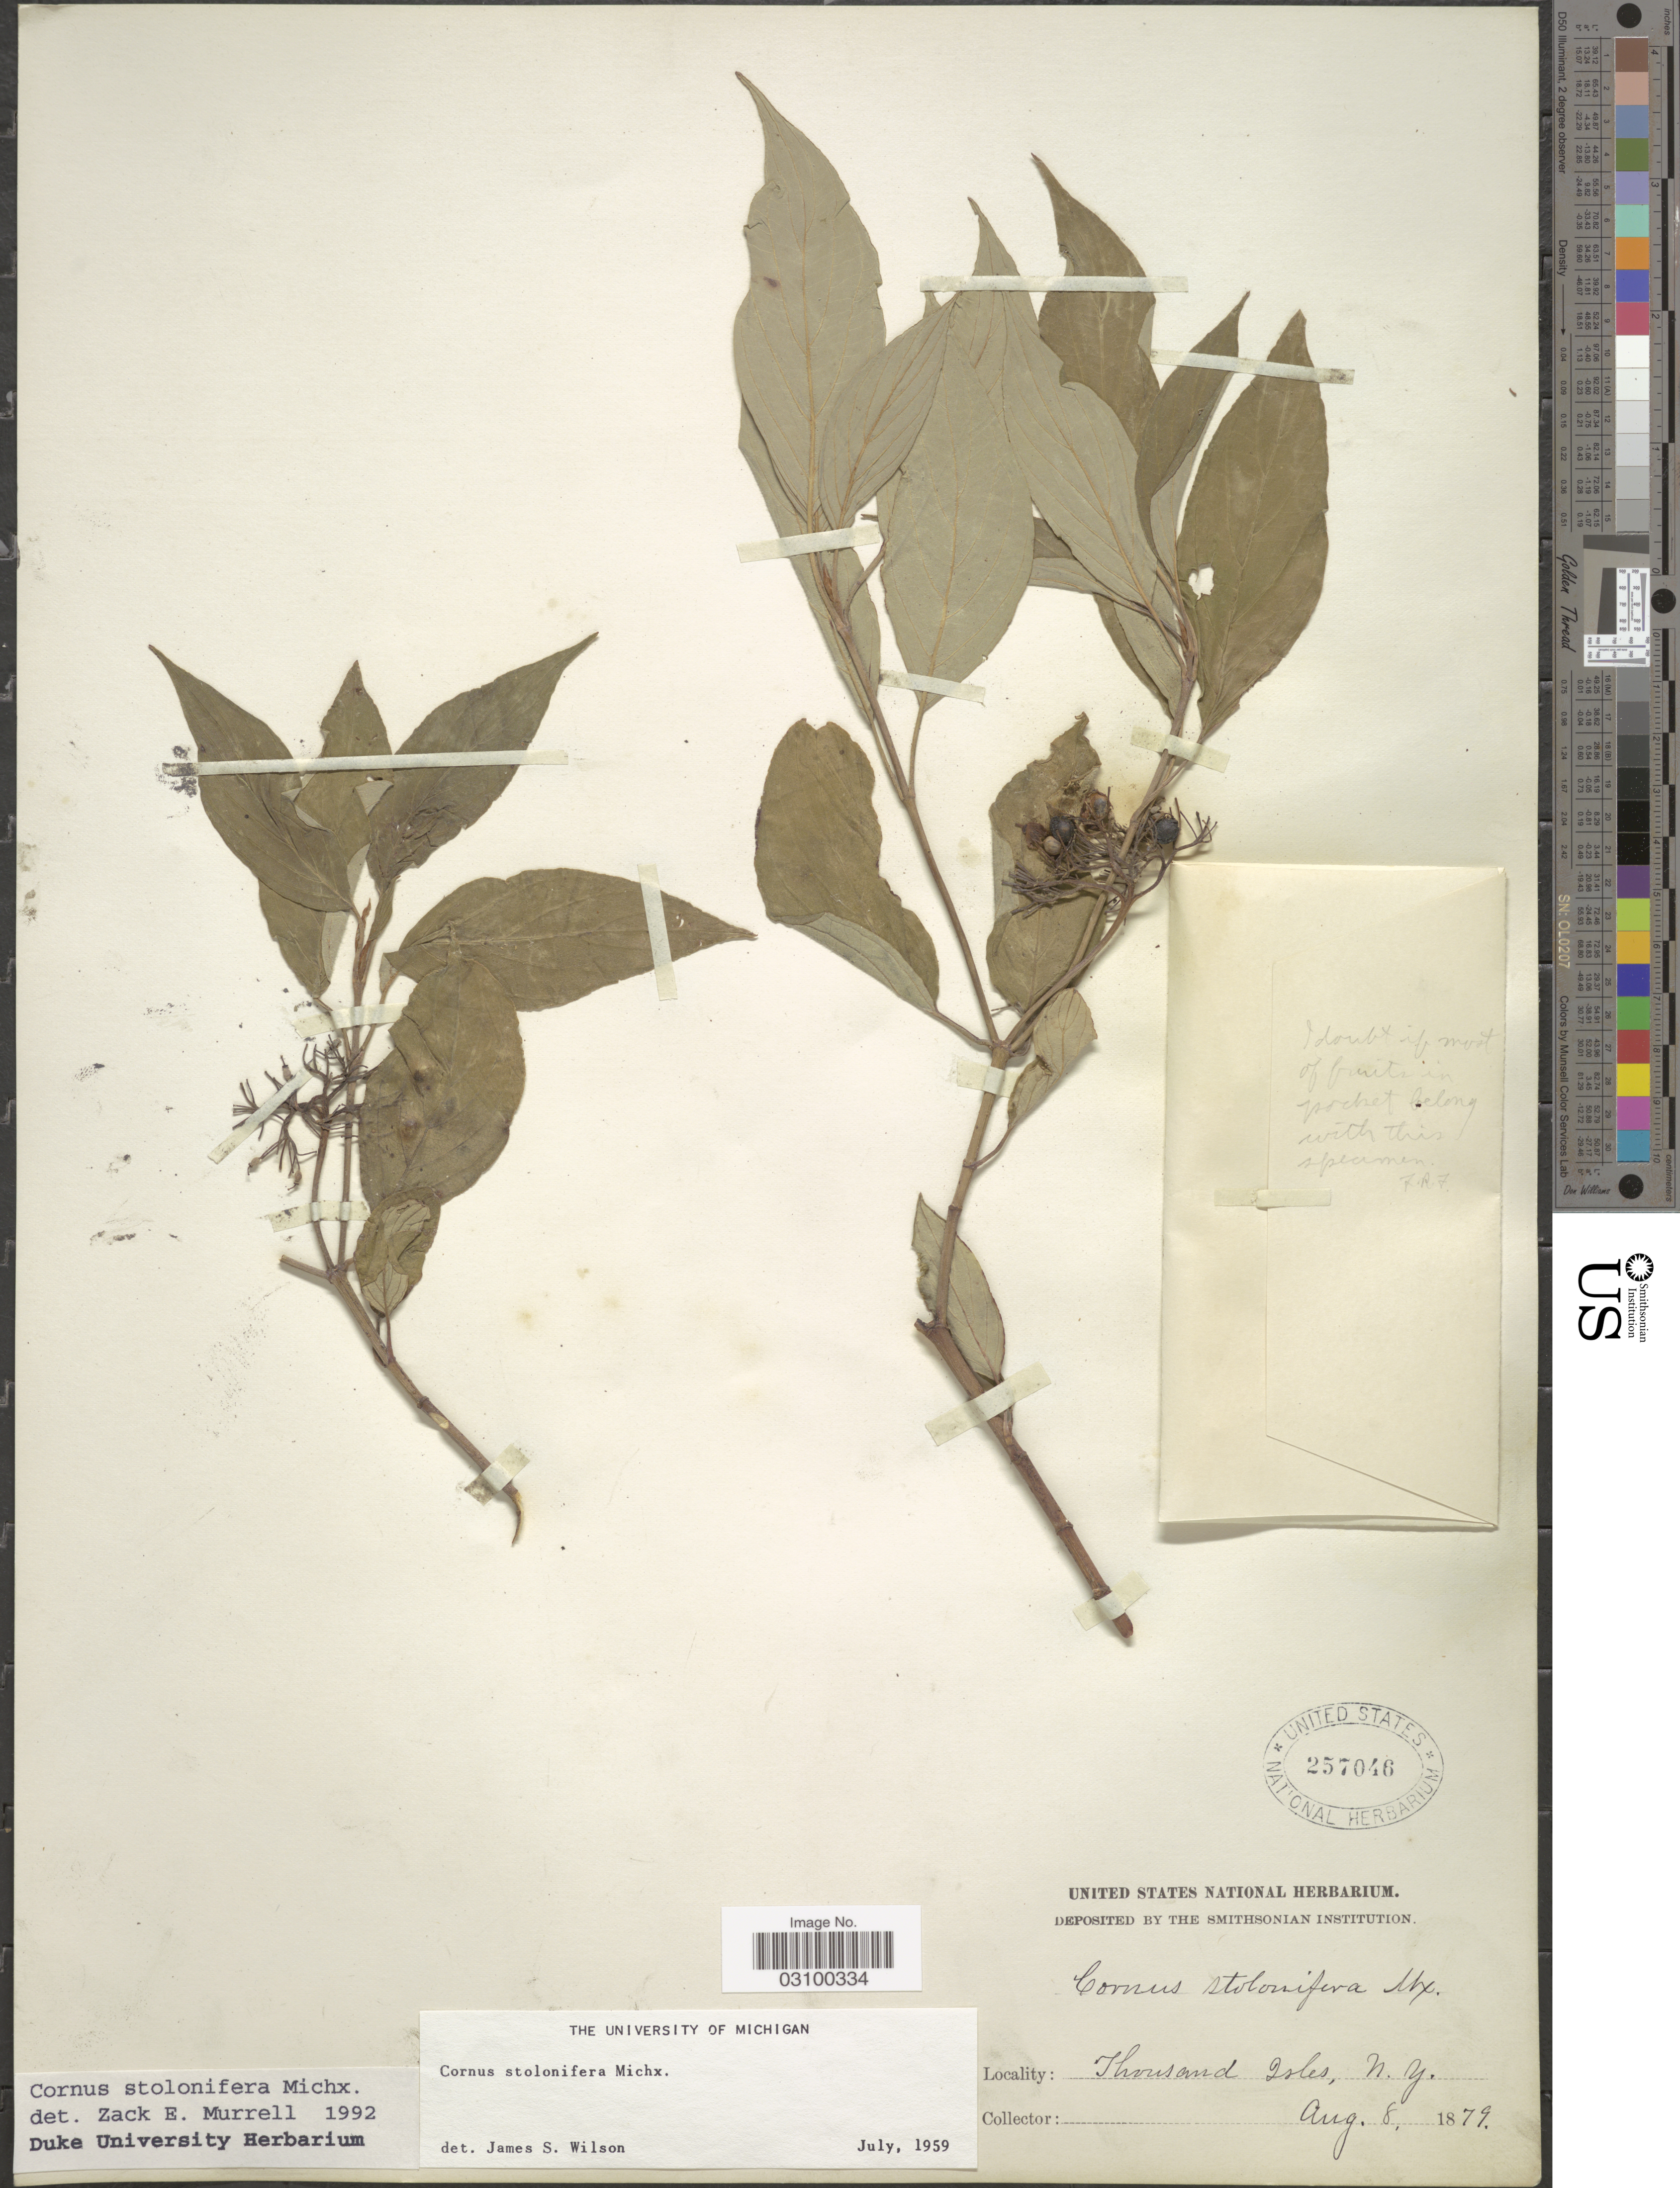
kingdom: Plantae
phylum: Tracheophyta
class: Magnoliopsida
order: Cornales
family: Cornaceae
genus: Cornus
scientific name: Cornus sericea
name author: L.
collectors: ex herb. United States National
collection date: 1879-08-08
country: United States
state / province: New York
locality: Thousand Isles, N. Y.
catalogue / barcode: US 257046